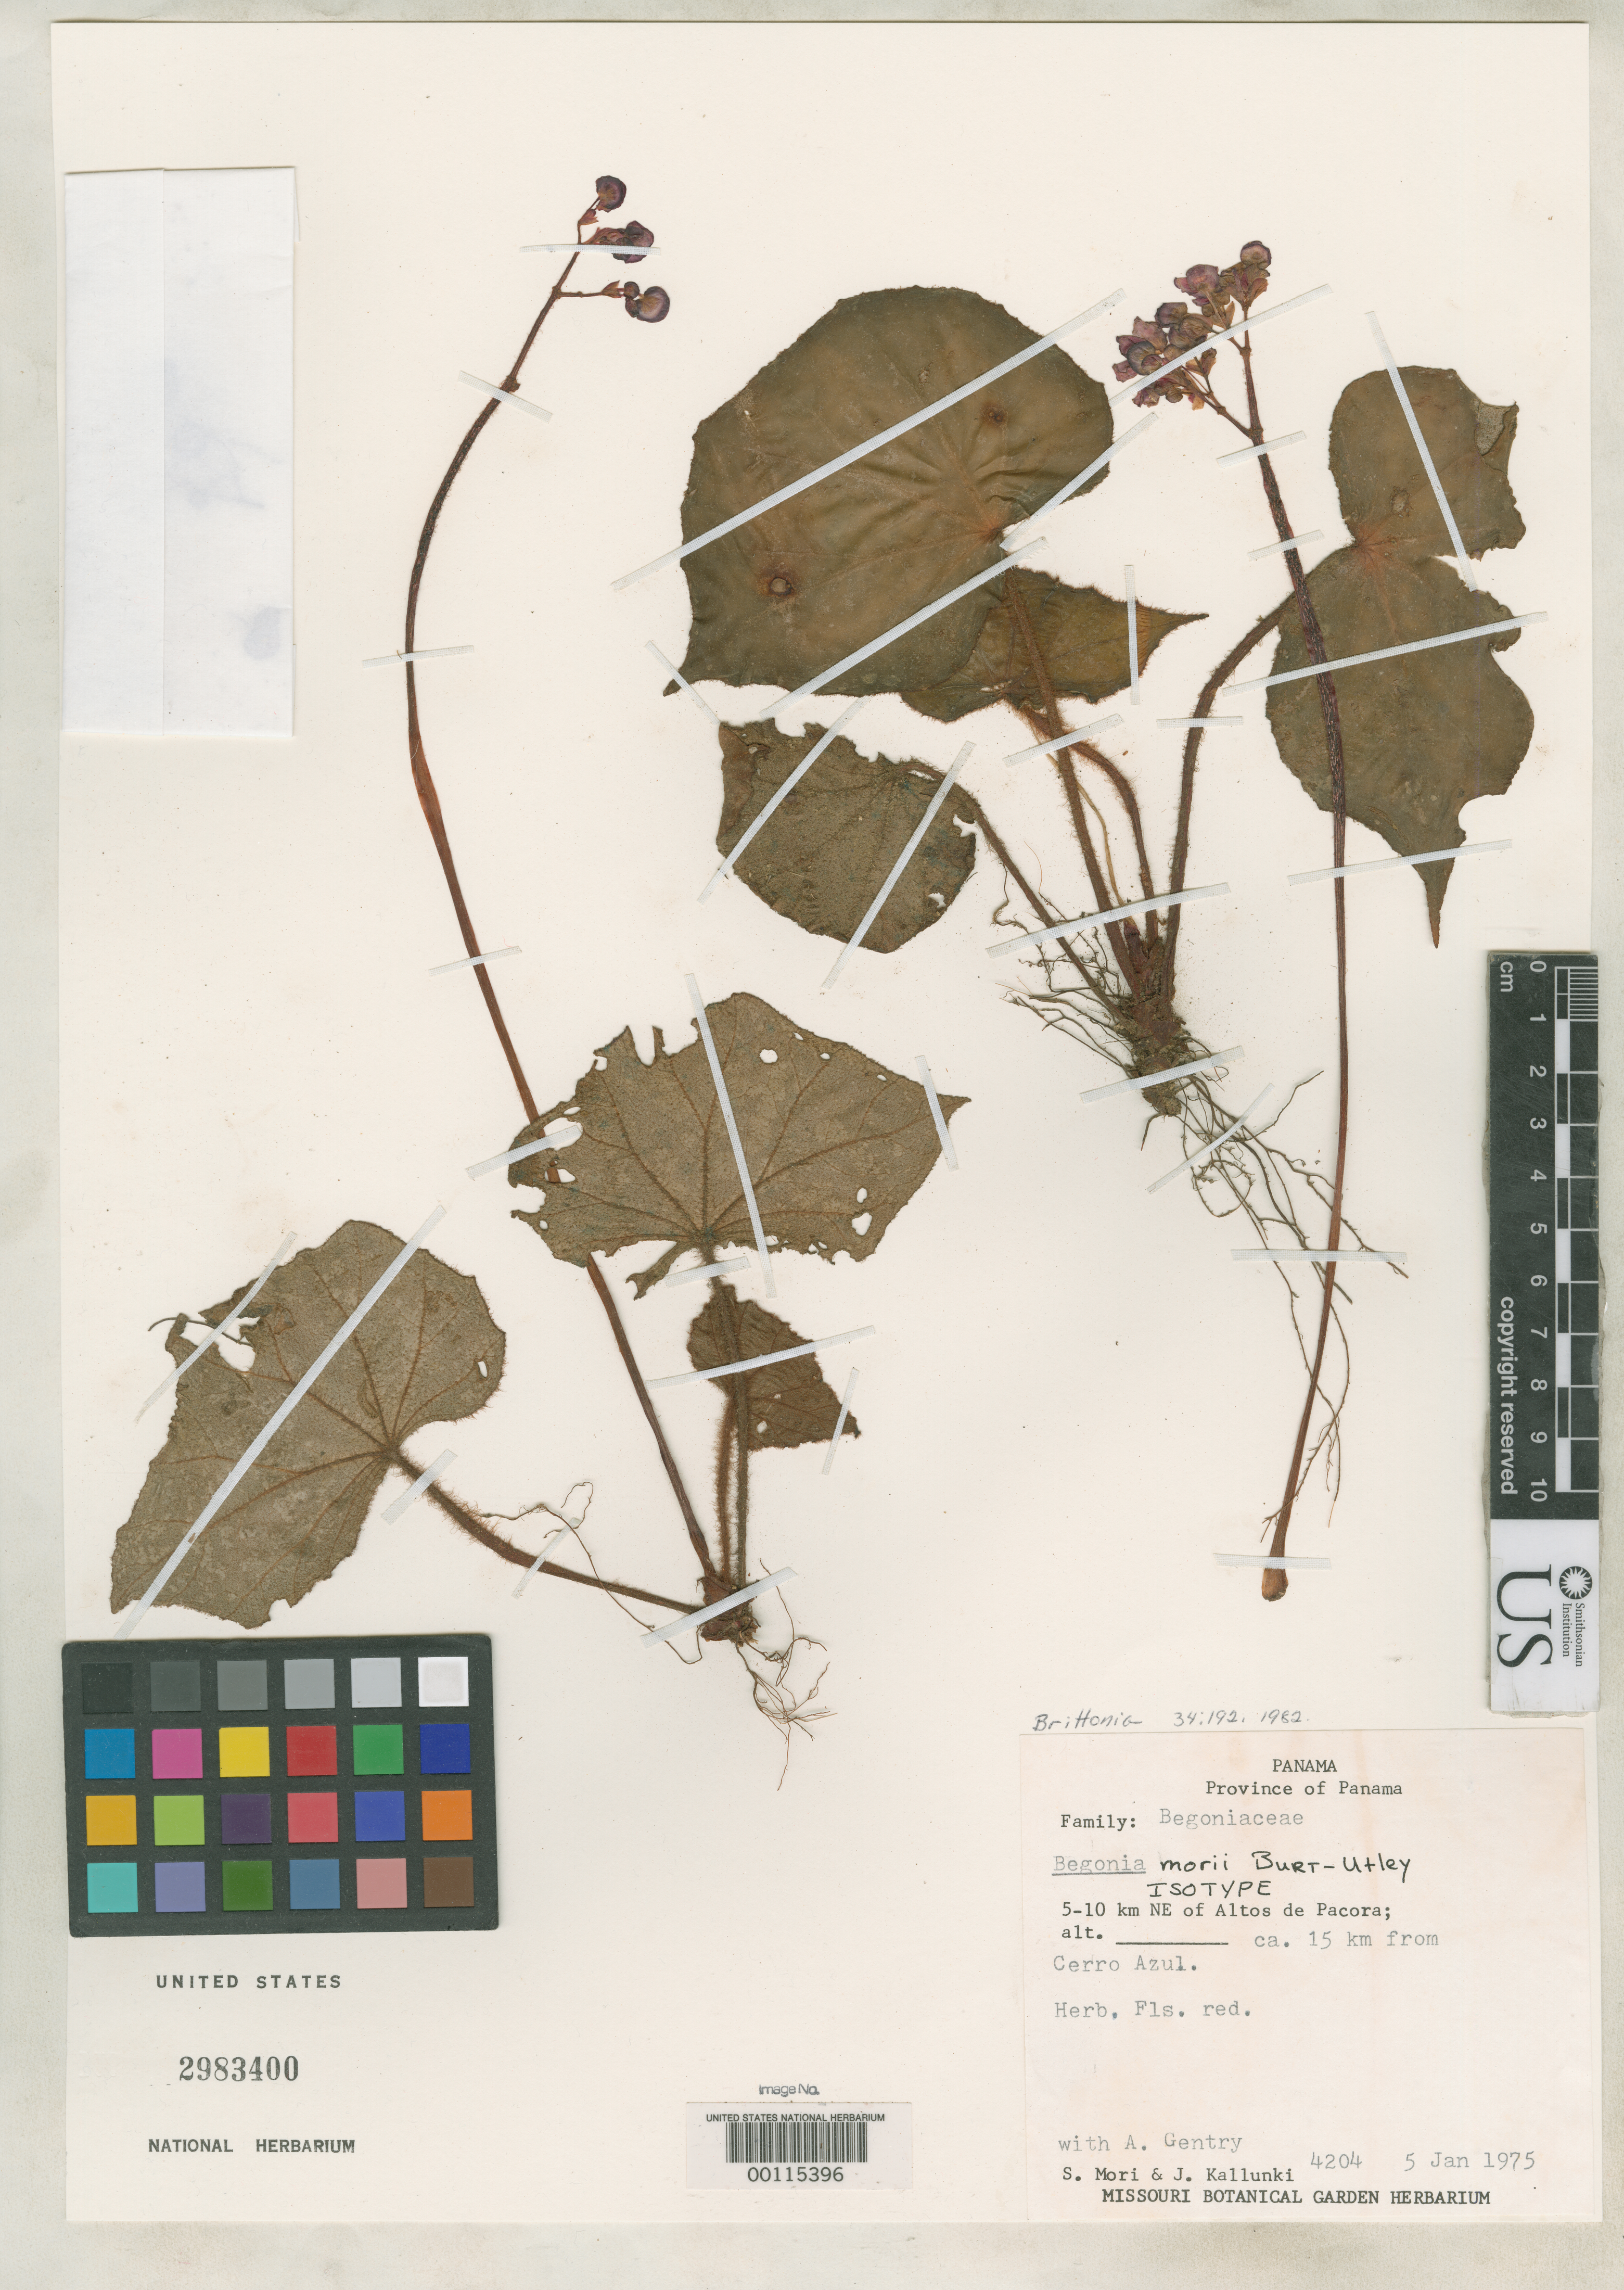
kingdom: Plantae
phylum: Tracheophyta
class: Magnoliopsida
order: Cucurbitales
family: Begoniaceae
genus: Begonia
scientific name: Begonia morii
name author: Burt-Utley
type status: Isotype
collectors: S. Mori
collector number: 4204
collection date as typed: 05 Jan 1975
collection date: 1975-01-05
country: Panama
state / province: Panamá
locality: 5-10 km NE of Altos de Pacora, 15 km from Cerro Azul.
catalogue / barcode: US 2983400